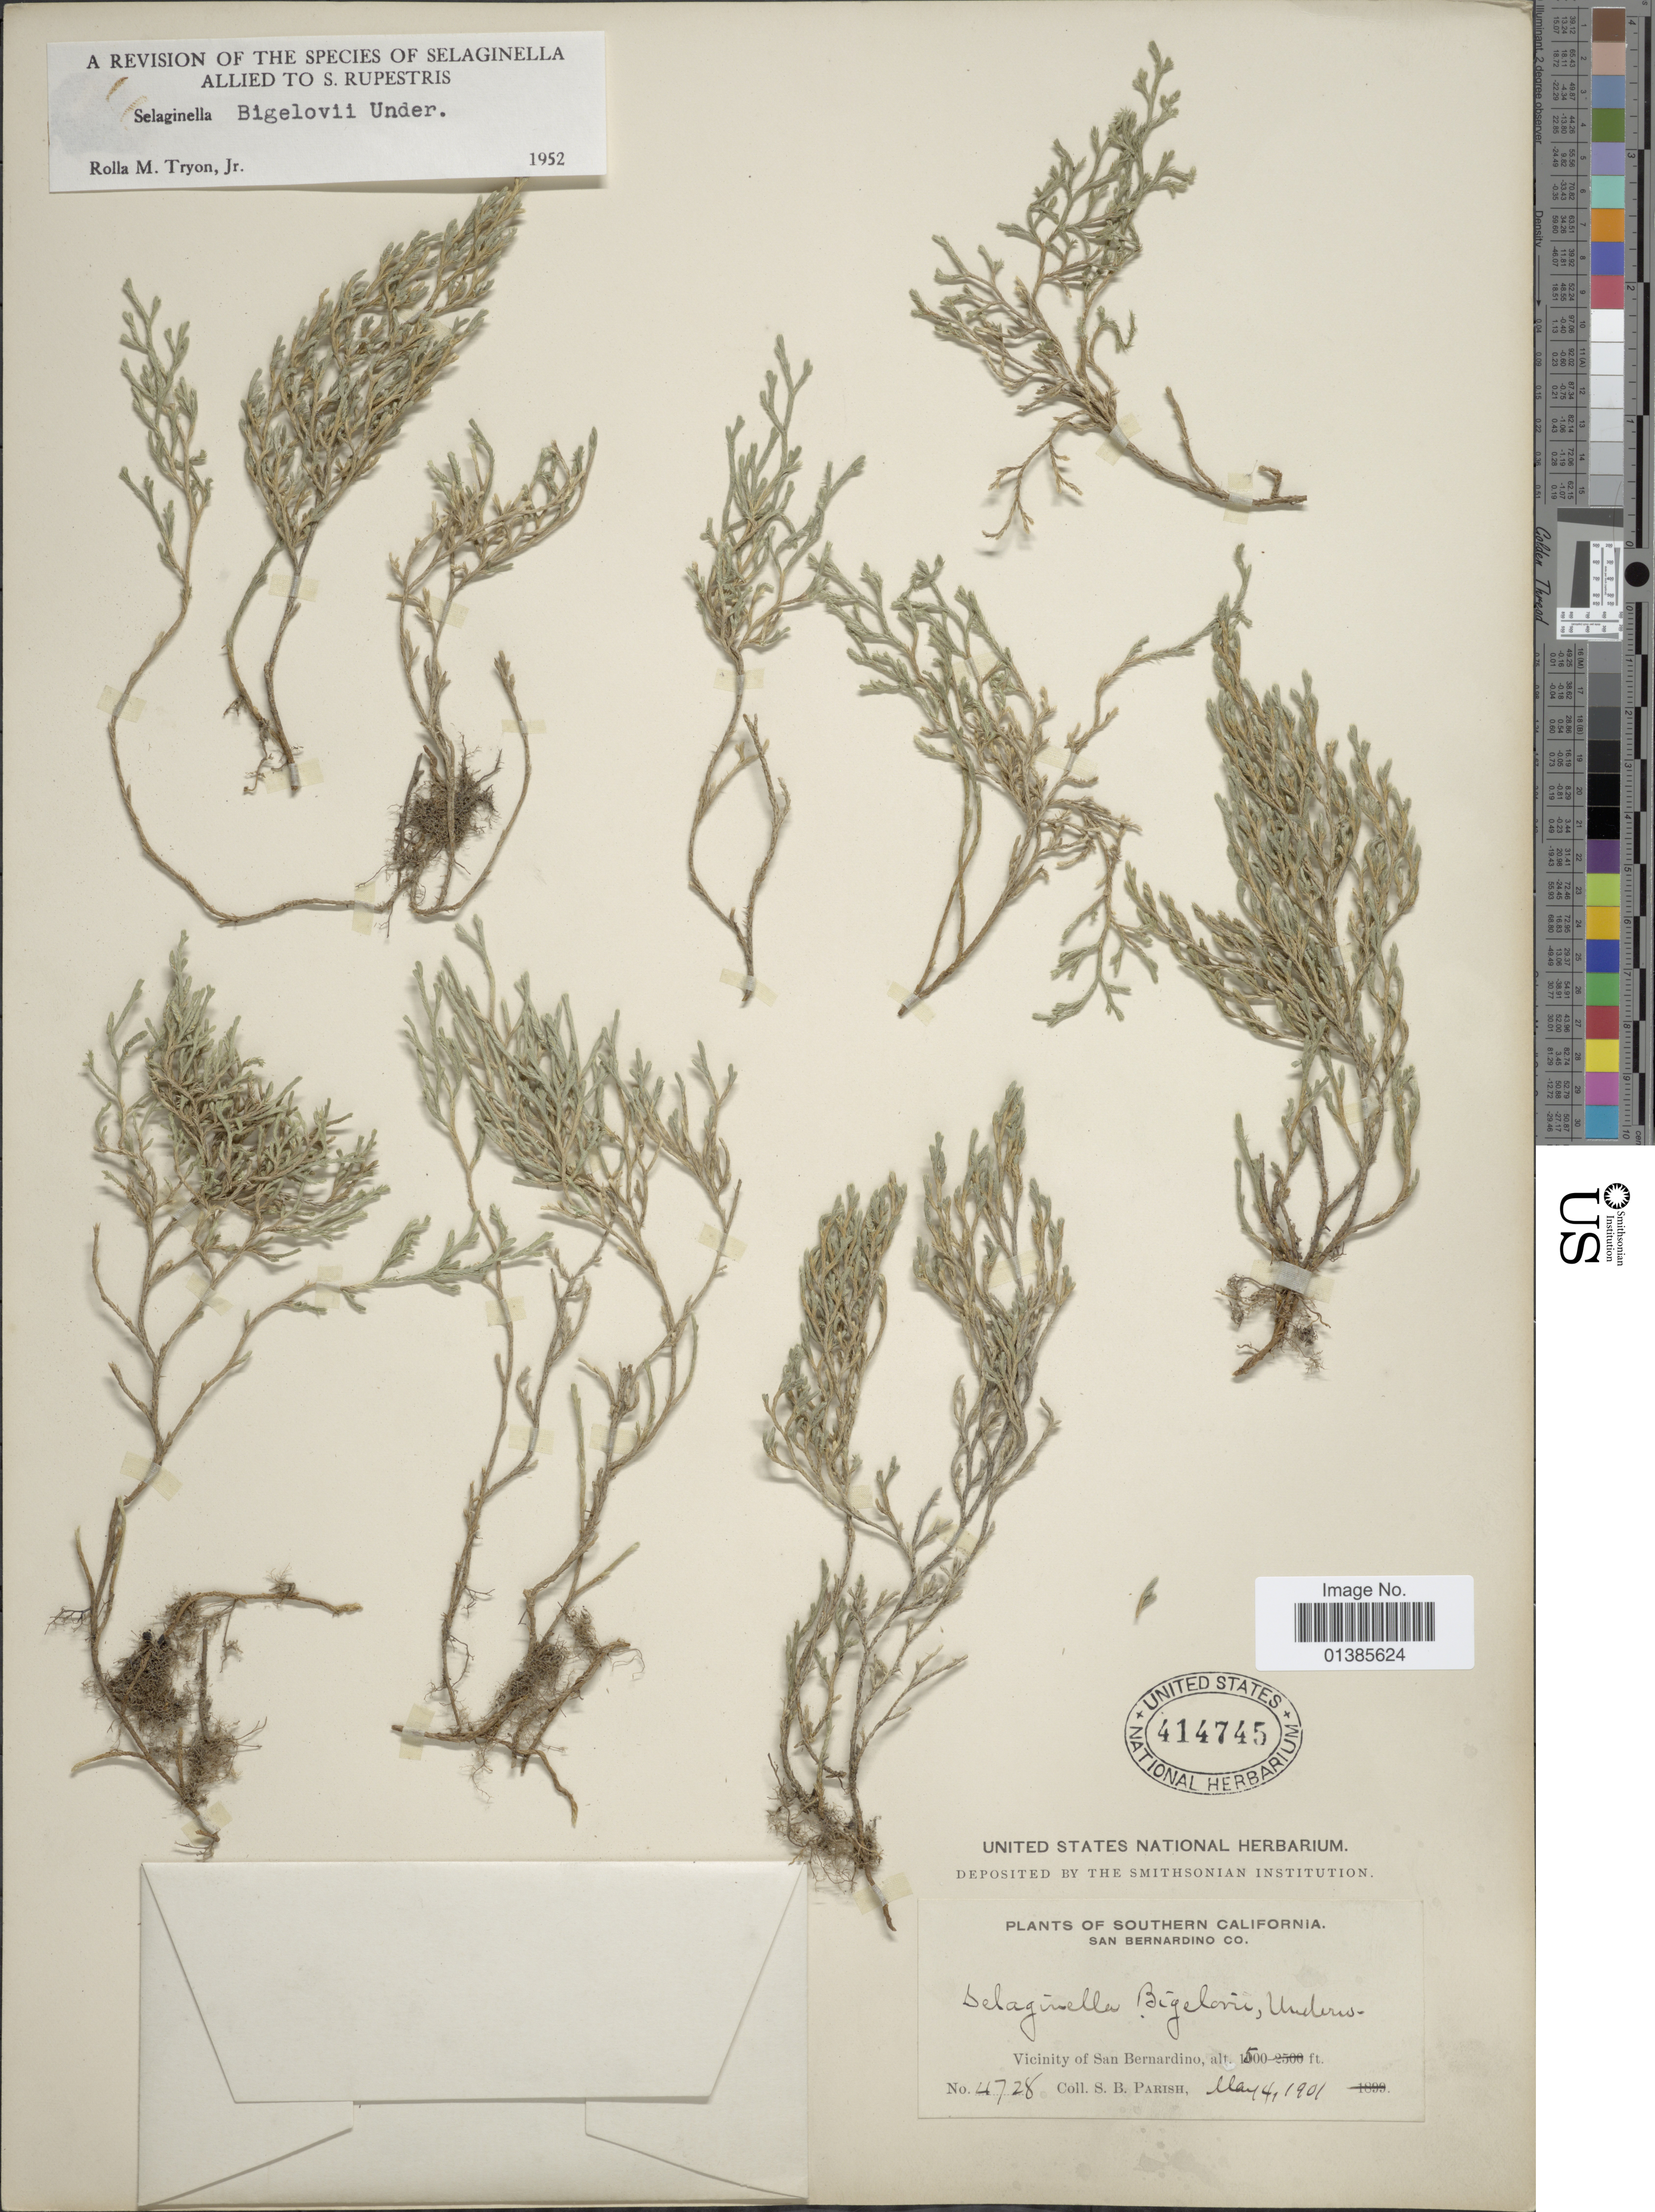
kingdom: Plantae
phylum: Tracheophyta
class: Lycopodiopsida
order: Selaginellales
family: Selaginellaceae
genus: Selaginella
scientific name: Selaginella bigelovii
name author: Underw.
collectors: S. B. Parish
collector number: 4728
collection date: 1901-05-04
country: United States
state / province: California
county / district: San Bernardino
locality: South California. San Bernardino Co. Vicinity of San Bernardino.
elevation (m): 457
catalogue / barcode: US 414745